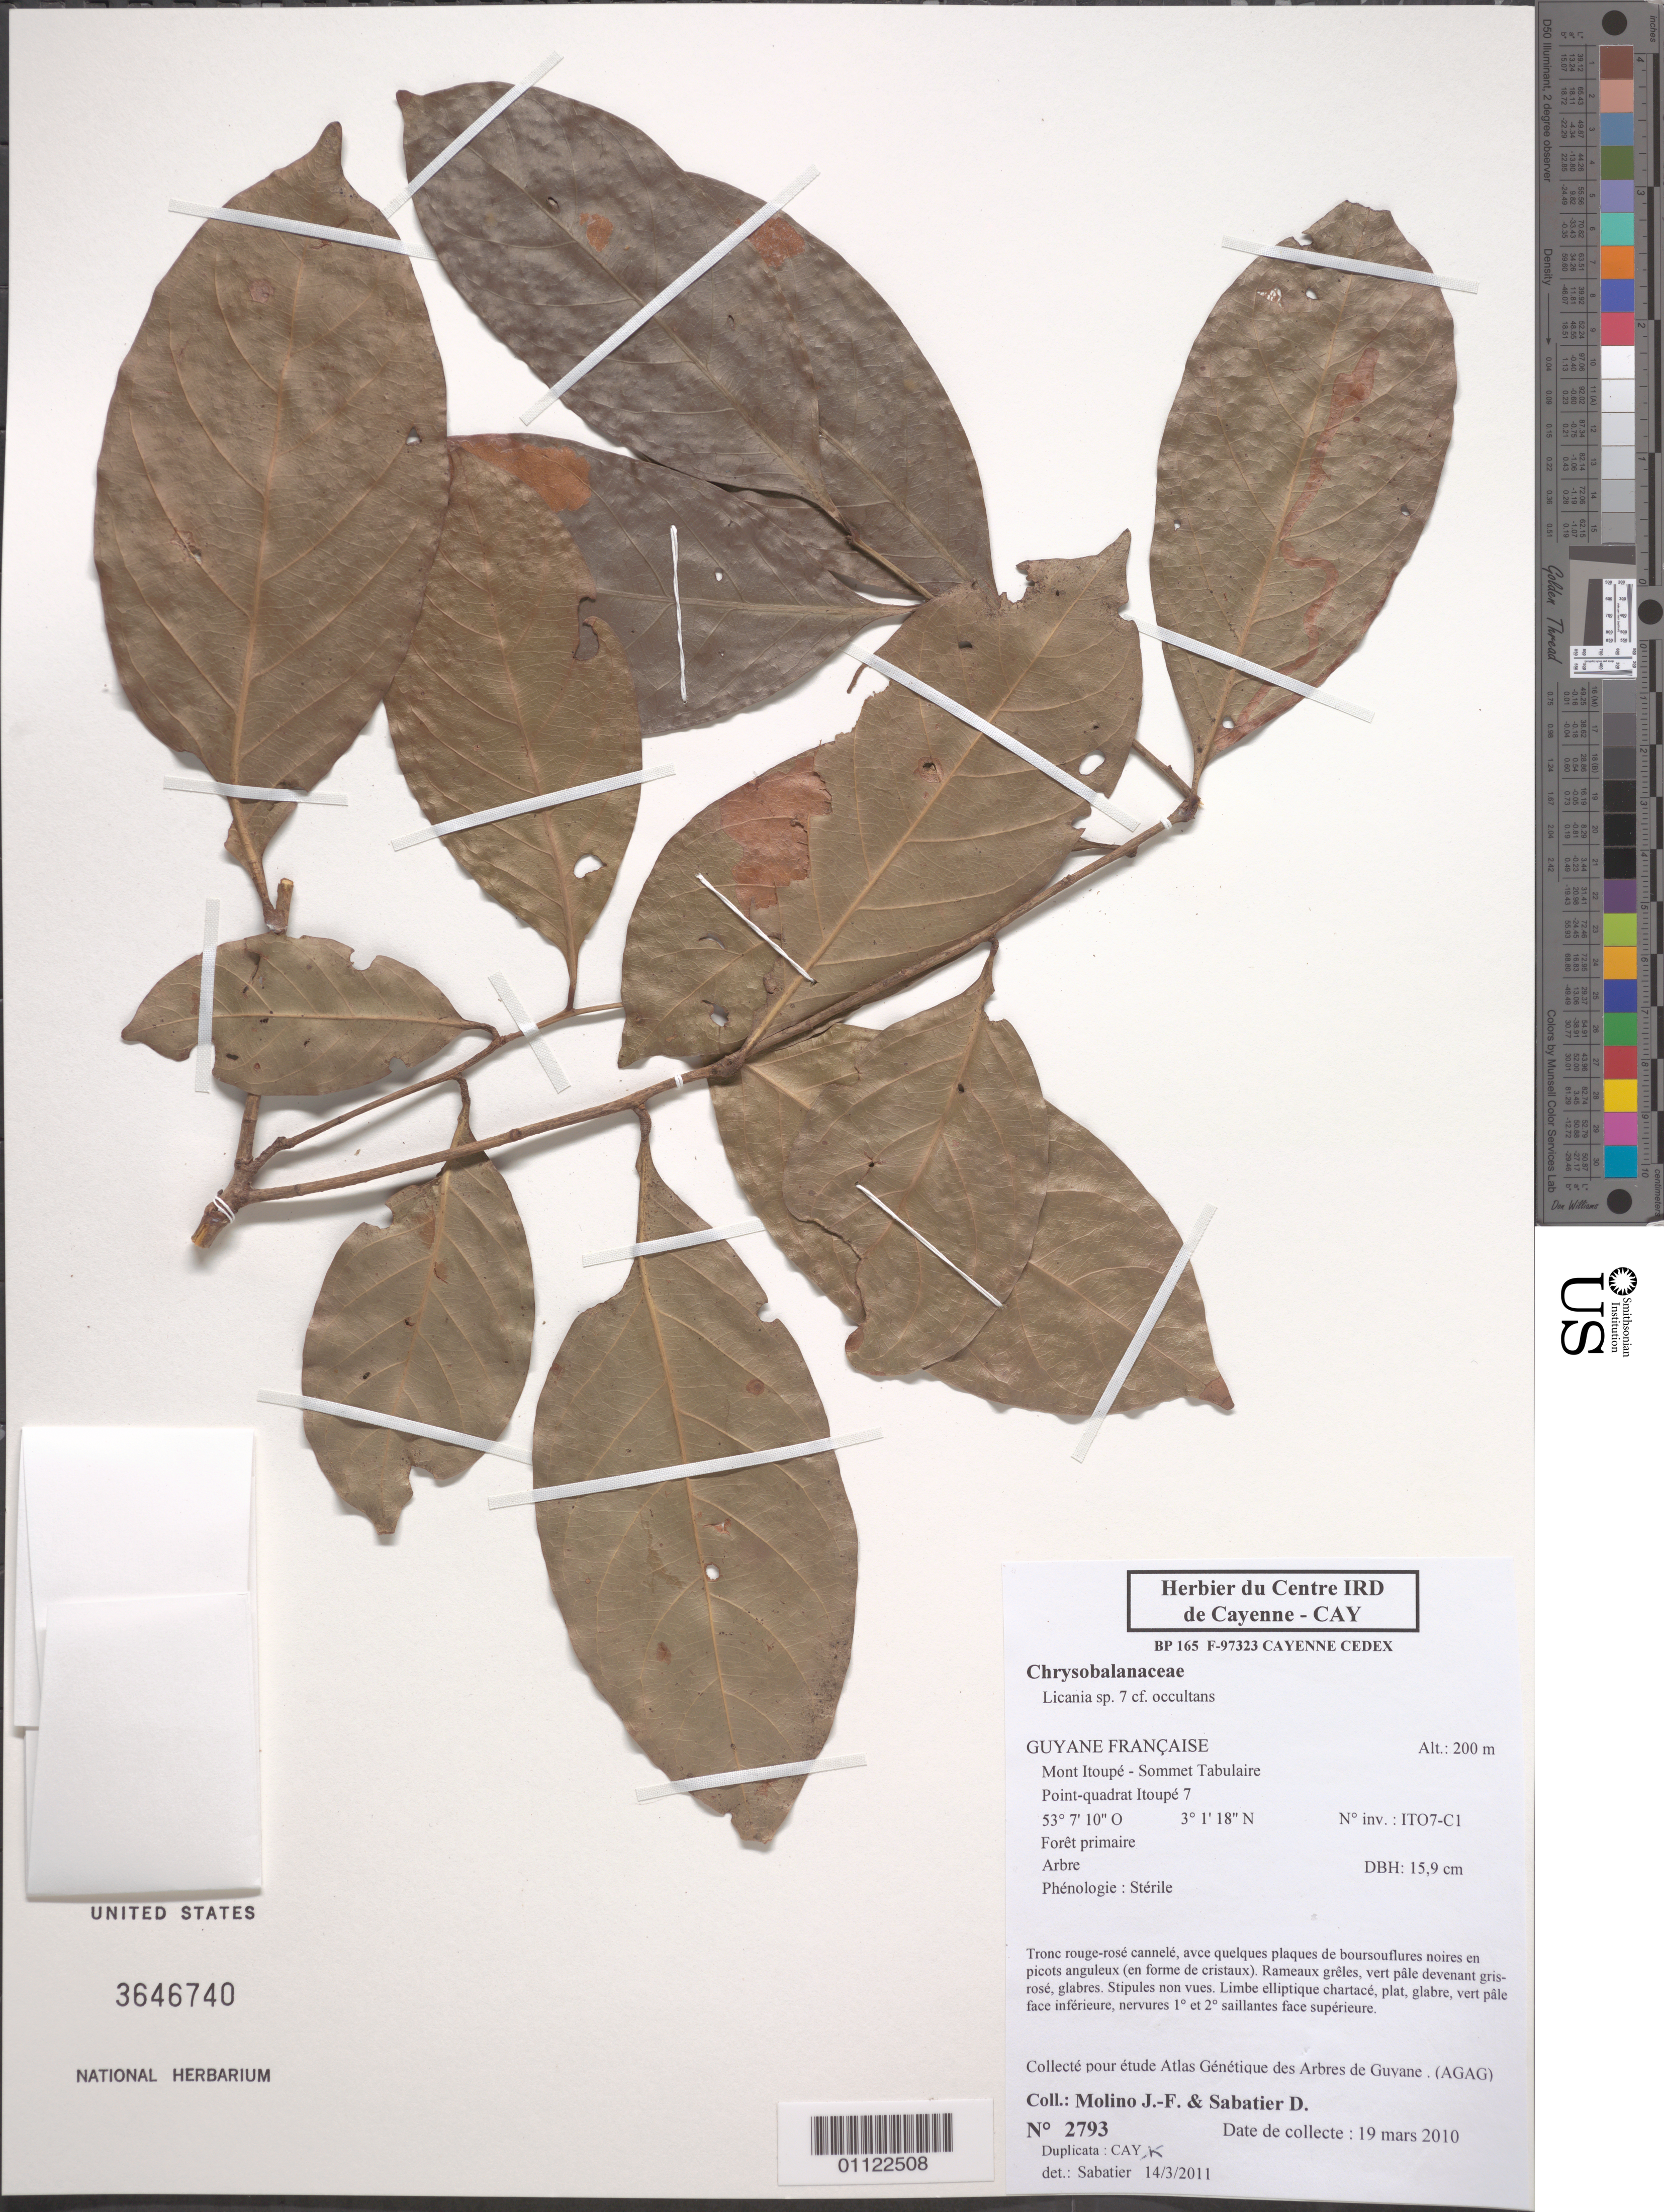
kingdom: Plantae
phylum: Tracheophyta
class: Magnoliopsida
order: Malpighiales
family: Chrysobalanaceae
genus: Licania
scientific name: Licania occultans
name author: Prance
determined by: Sabatier, D.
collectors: J. Molino & D. Sabatier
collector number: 2793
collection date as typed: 19-Mar-10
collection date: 1910-03-19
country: French Guiana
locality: Mont Itoupé - Sommet Tabulaire, point-quadrat Itoupé 7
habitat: Foret primaire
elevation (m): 200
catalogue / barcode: US 3646740